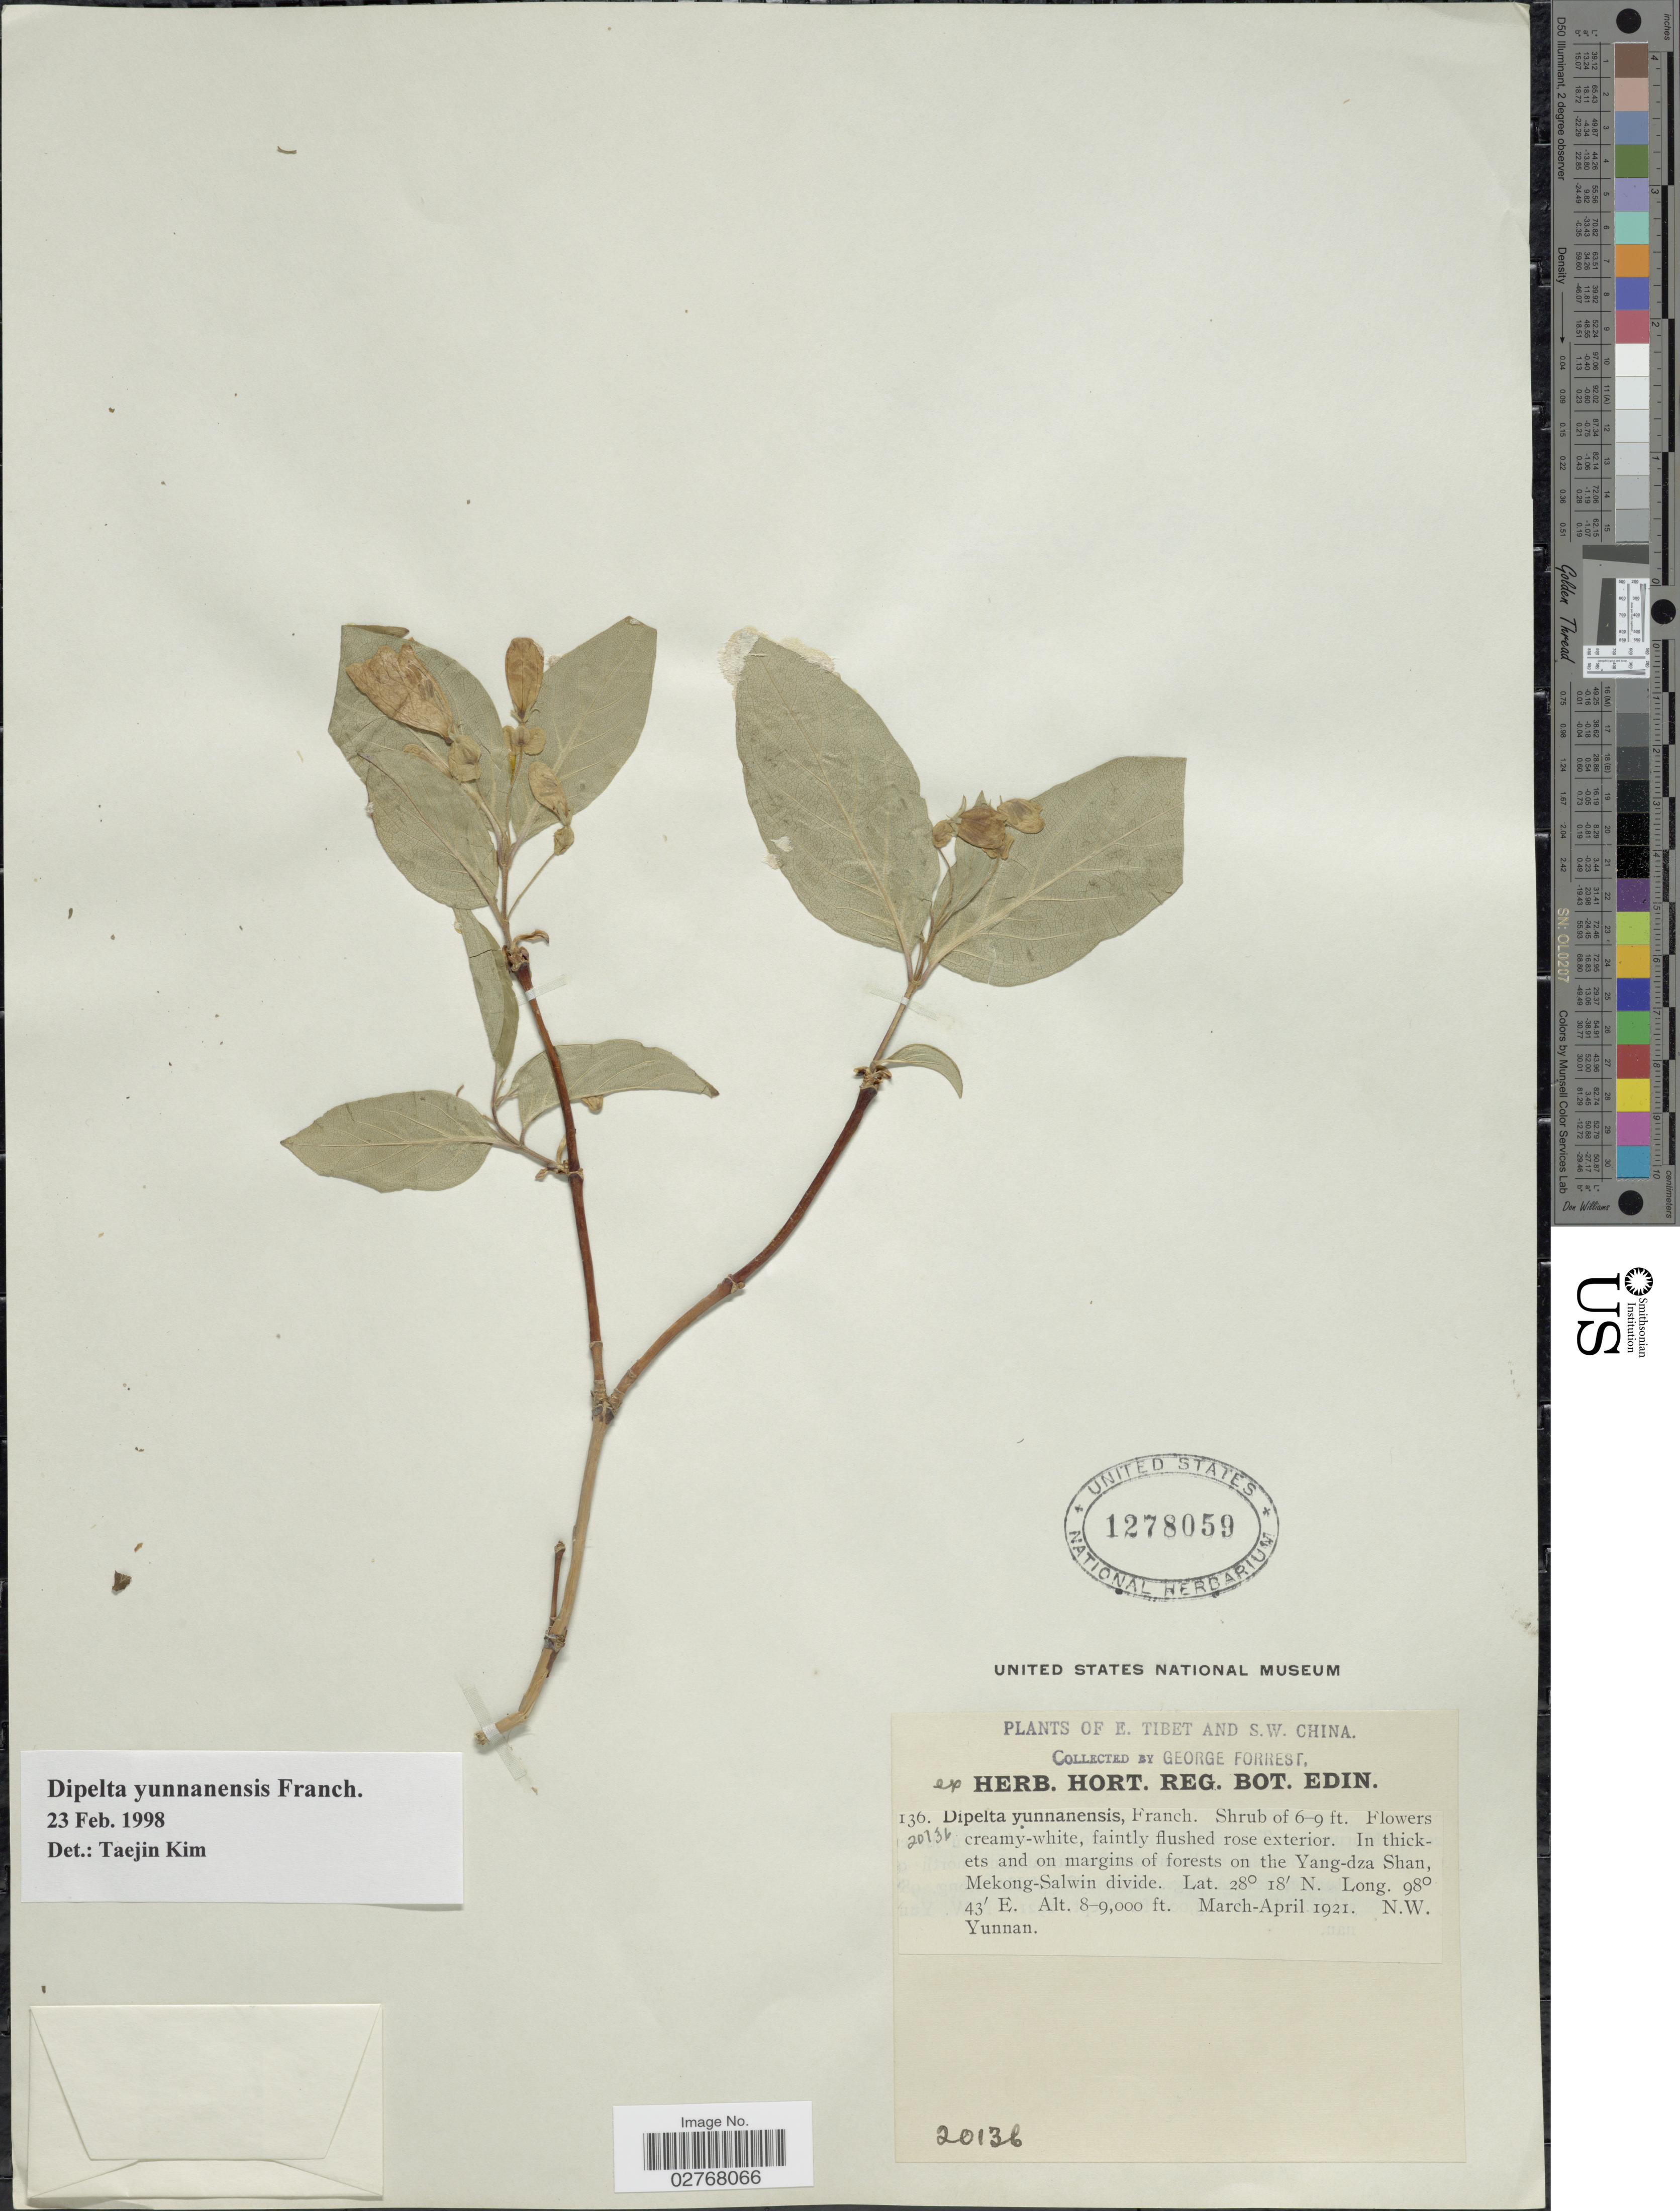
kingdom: Plantae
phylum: Tracheophyta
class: Magnoliopsida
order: Dipsacales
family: Caprifoliaceae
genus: Dipelta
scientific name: Dipelta yunnanensis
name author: Franch.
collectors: G. Forrest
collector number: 20136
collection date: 1921-03/1921-04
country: China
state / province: Yunnan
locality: E. Tibet and S.W. China, In thickets and on margins of forests on the Yang-dza Shan, Mekong-Salwin divide.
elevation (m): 2438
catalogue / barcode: US 1278059